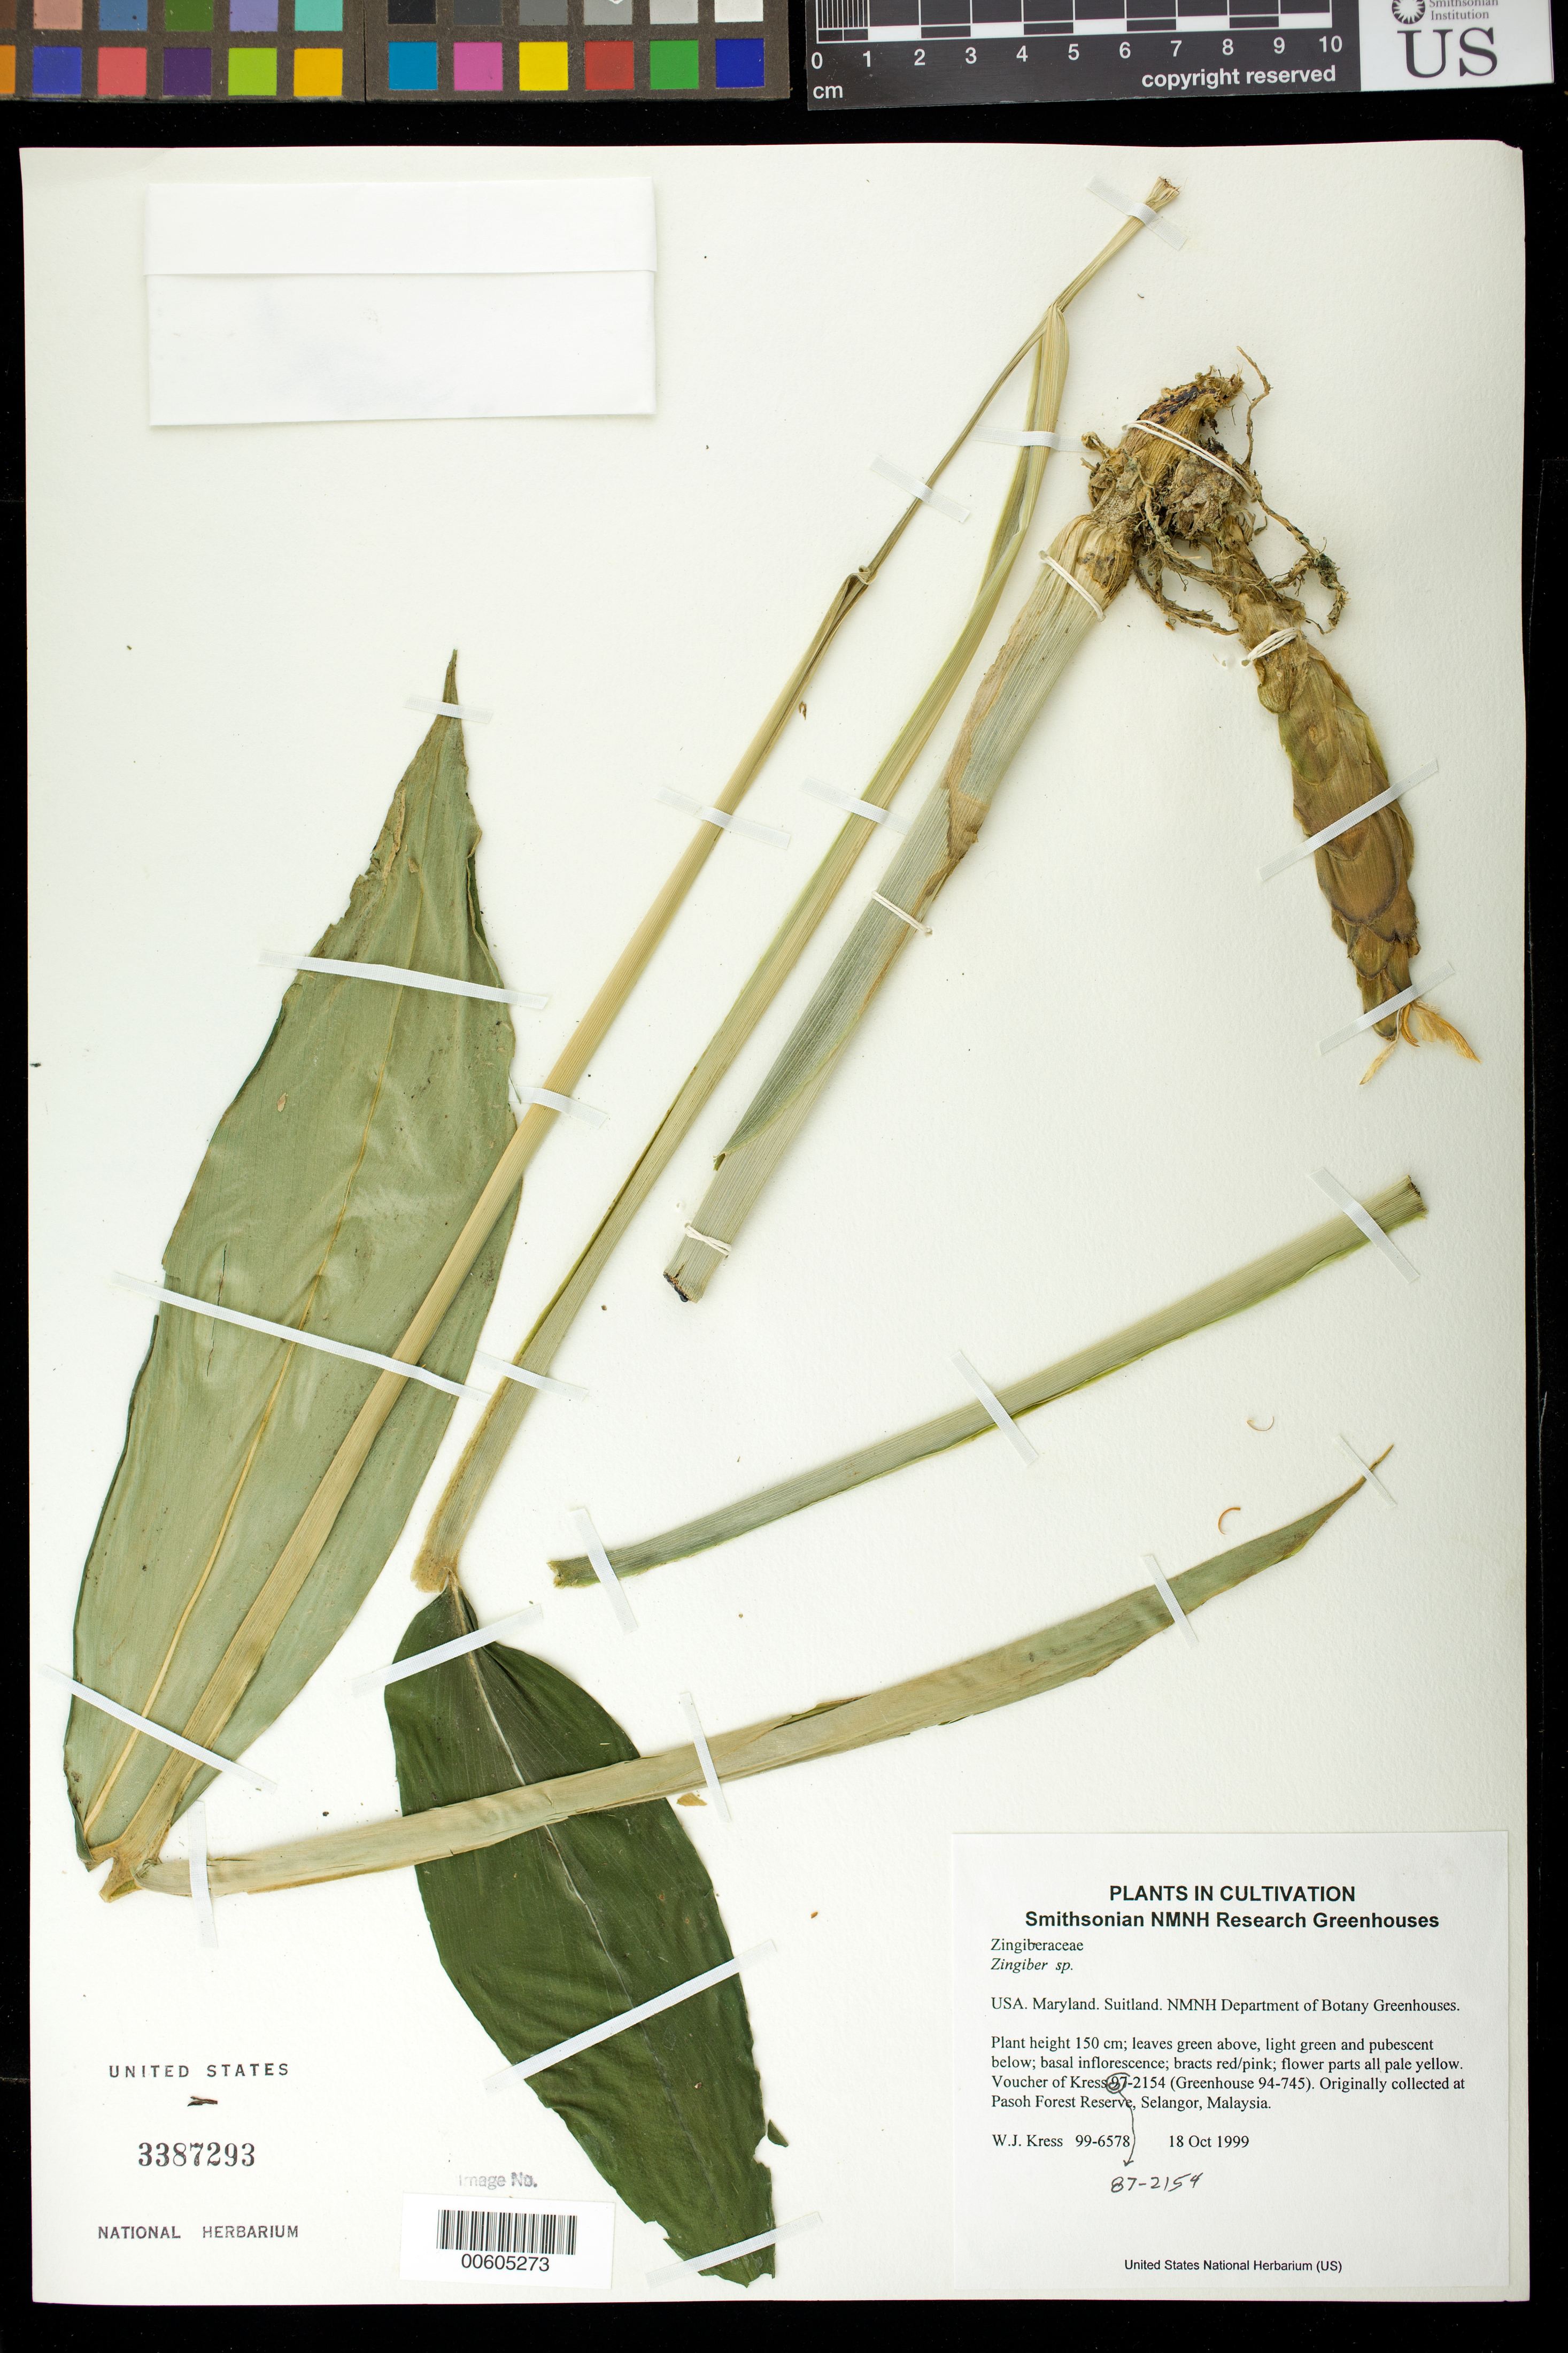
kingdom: Plantae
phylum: Tracheophyta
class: Liliopsida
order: Zingiberales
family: Zingiberaceae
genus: Zingiber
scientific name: Zingiber sp.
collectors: W. J. Kress & M. Bordelon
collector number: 99-6578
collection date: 1999-10-18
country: United States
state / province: Maryland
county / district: Prince George's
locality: NMNH Botany Research Greenhouses. Suitland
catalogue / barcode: US 3387293